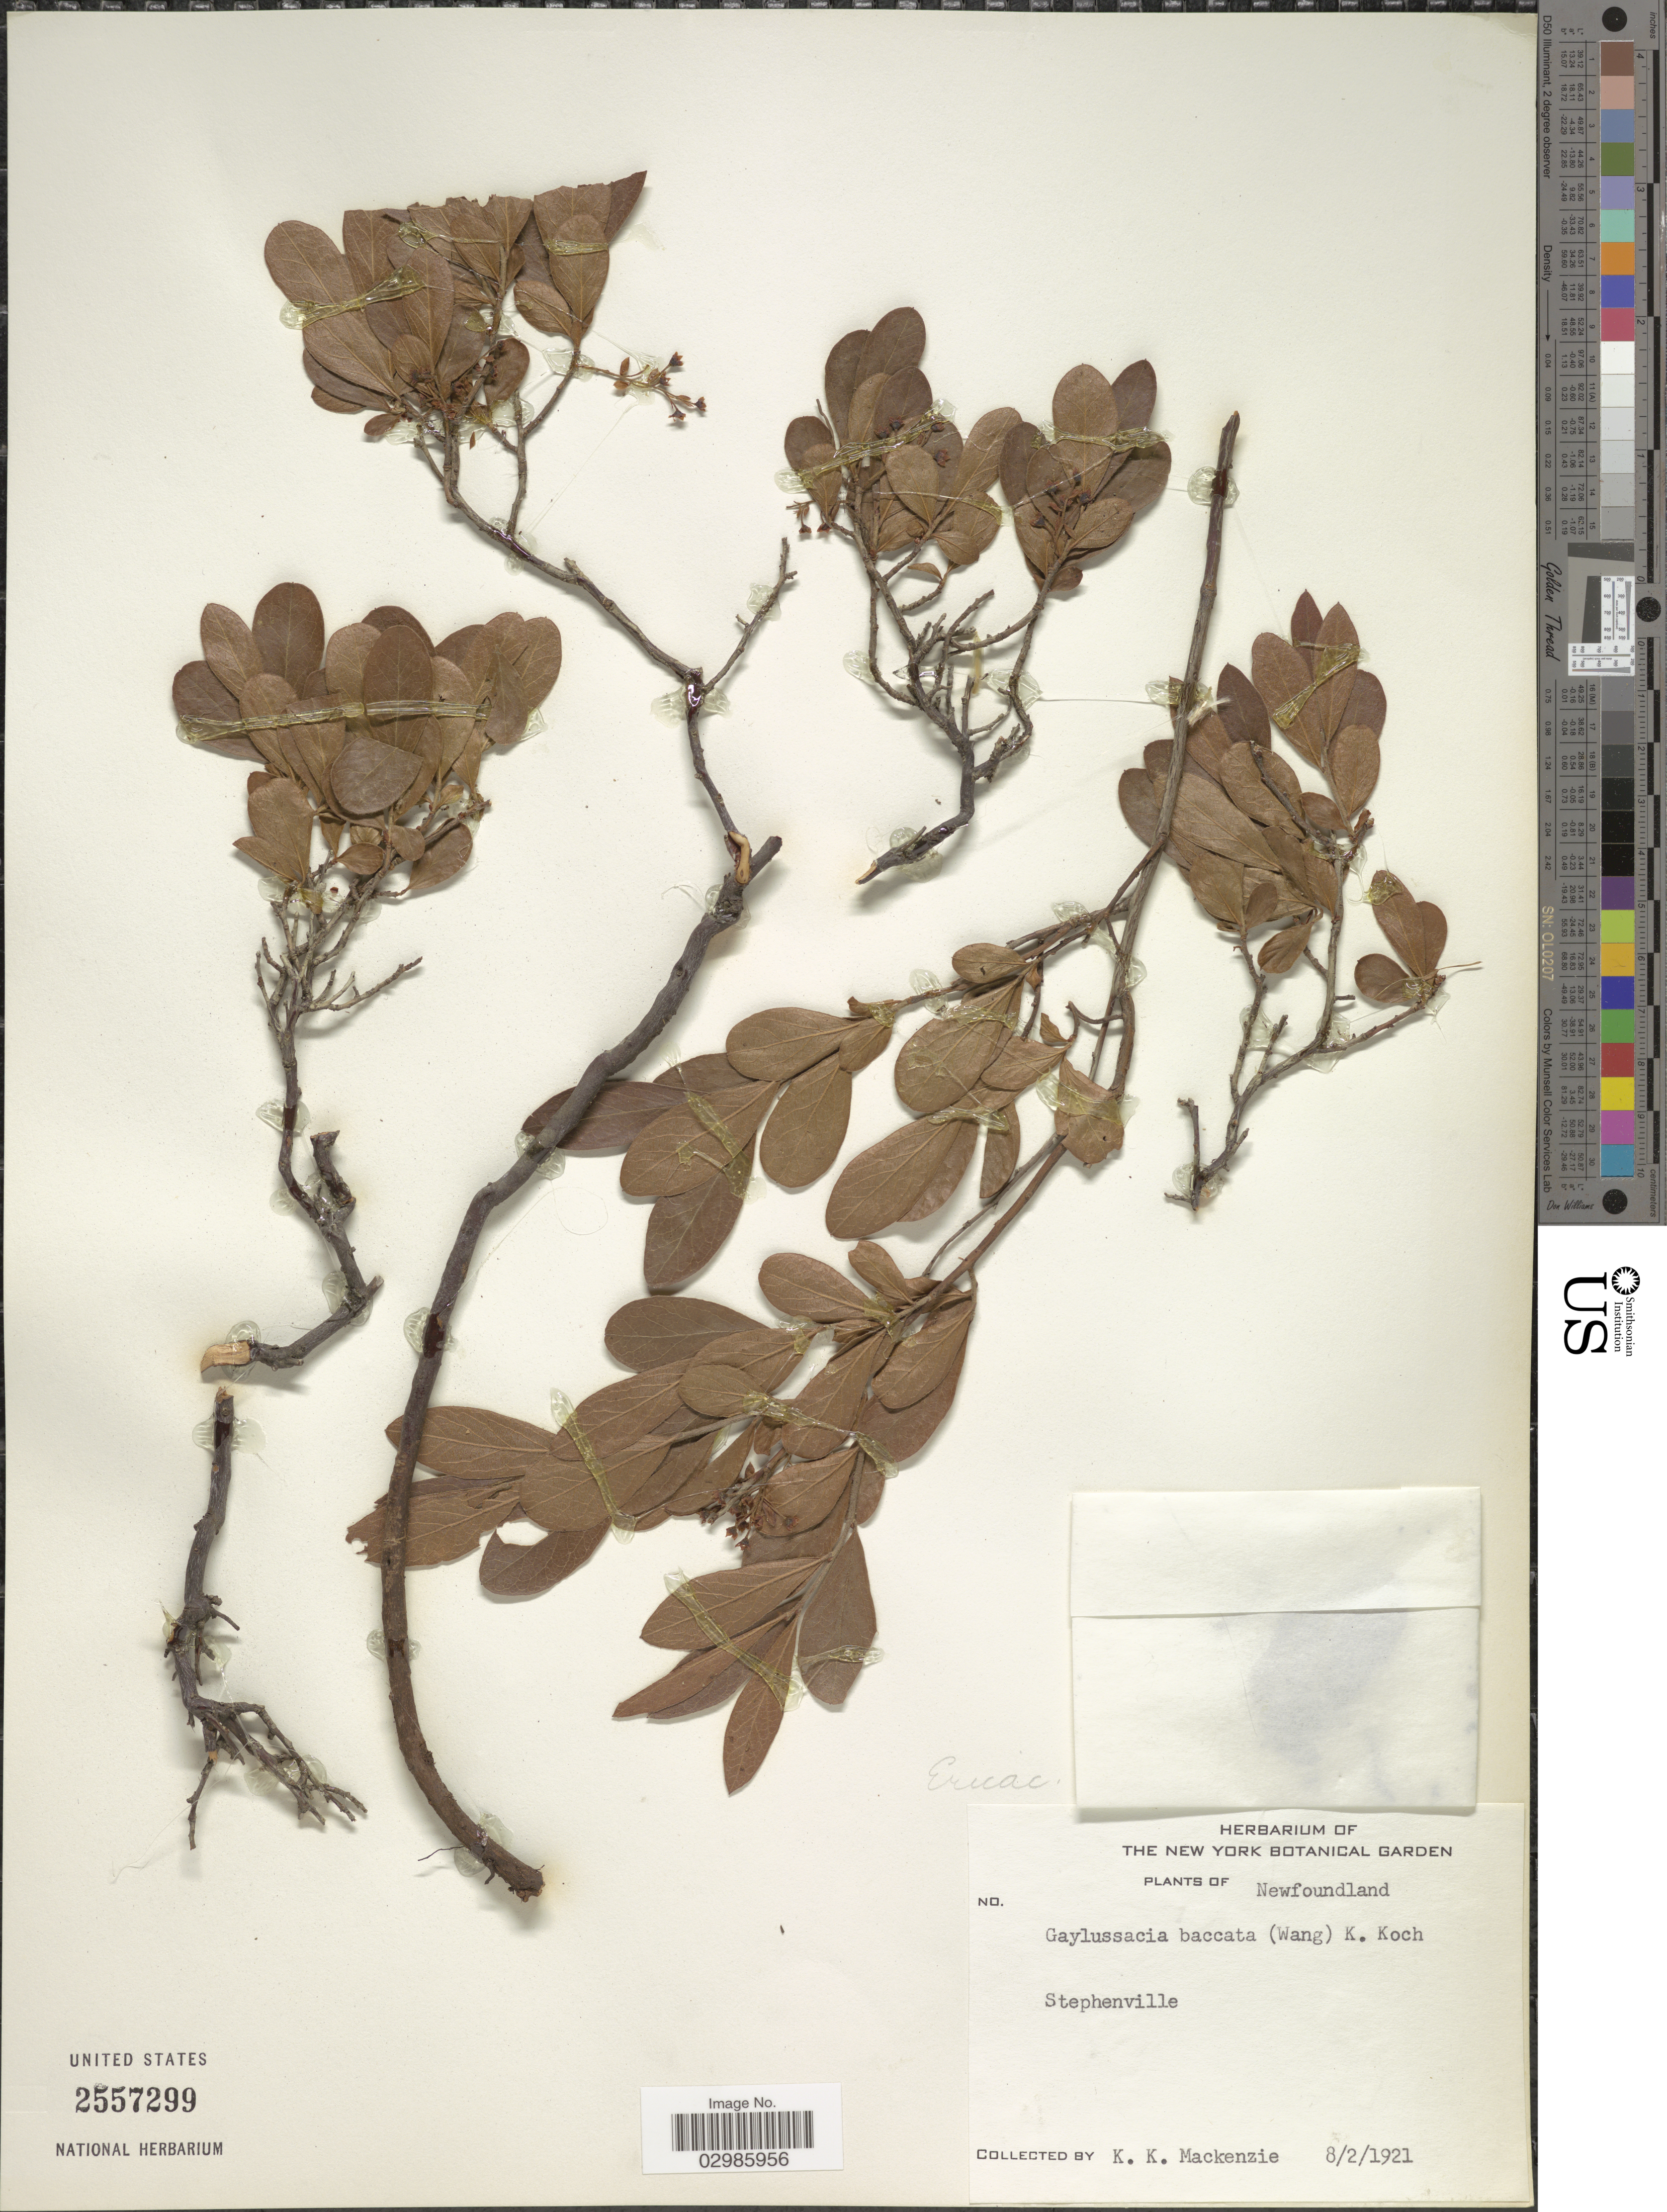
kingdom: Plantae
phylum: Tracheophyta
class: Magnoliopsida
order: Ericales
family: Ericaceae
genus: Gaylussacia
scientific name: Gaylussacia baccata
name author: (Wangenh.) K. Koch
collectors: K. K. Mackenzie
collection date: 1921-02-08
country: Canada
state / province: Newfoundland and Labrador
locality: Stephenville.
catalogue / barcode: US 2557299